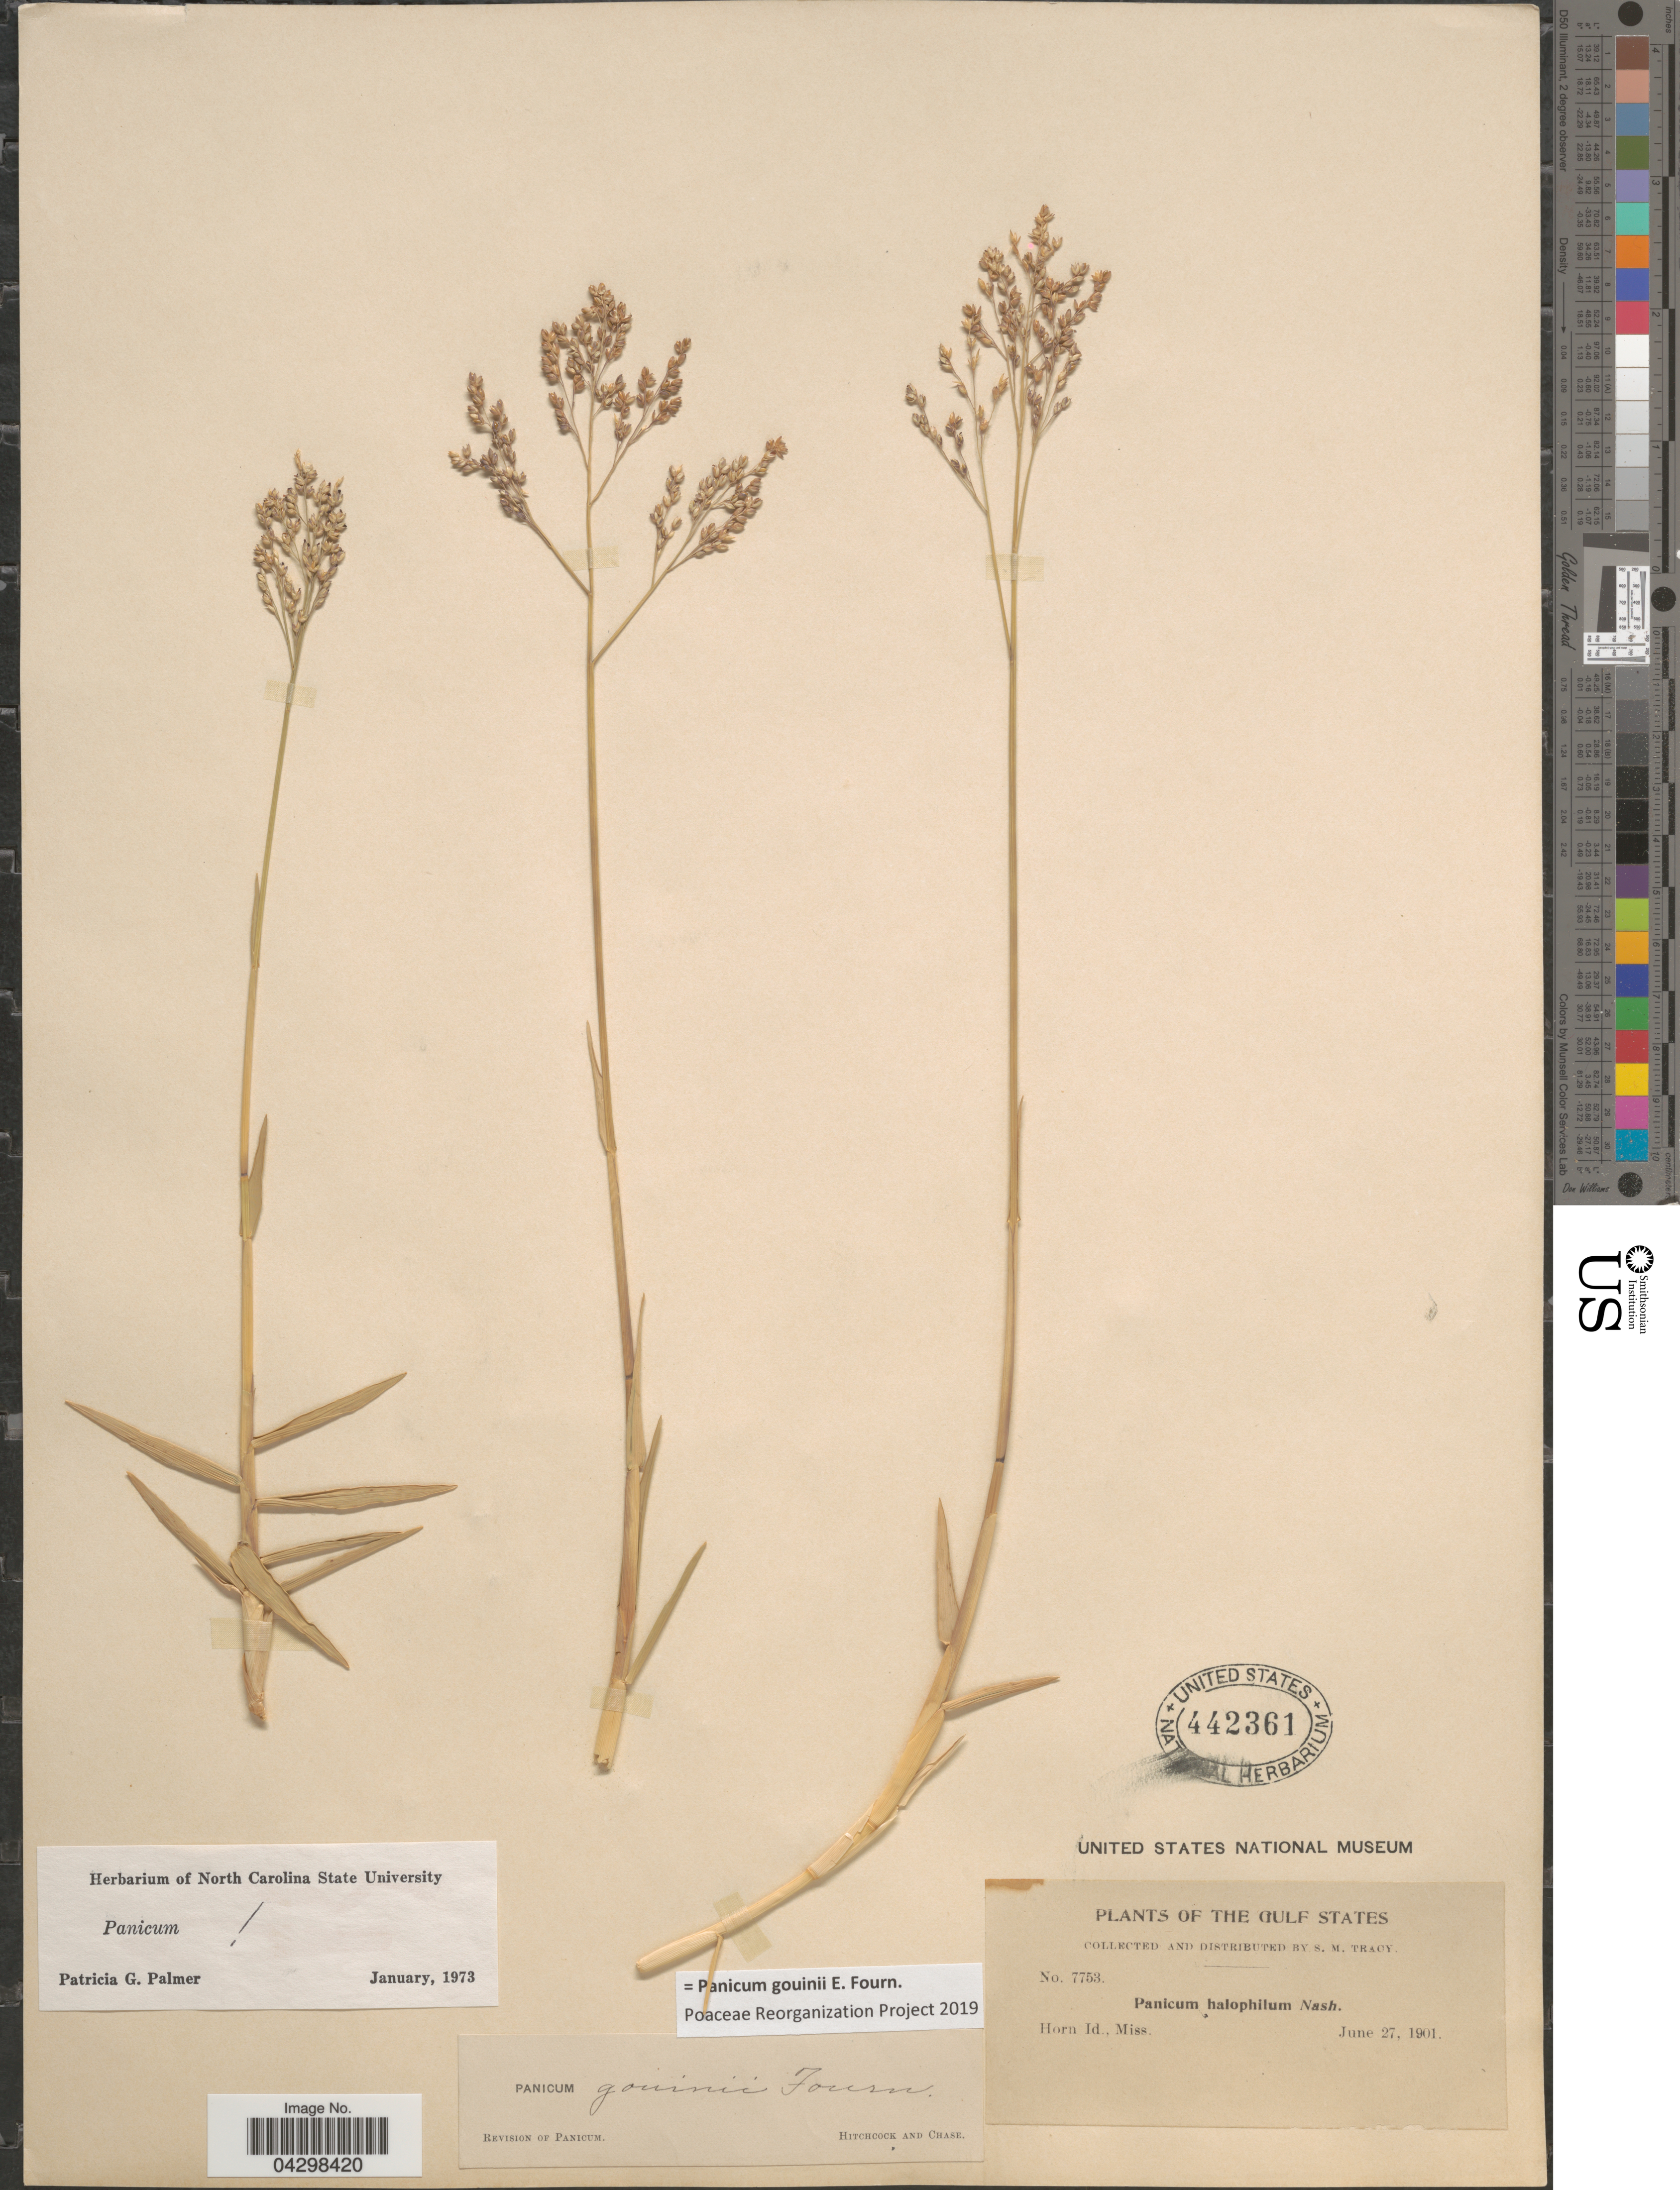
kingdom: Plantae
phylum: Tracheophyta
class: Liliopsida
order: Poales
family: Poaceae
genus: Panicum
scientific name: Panicum gouinii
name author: E. Fourn.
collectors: S. M. Tracy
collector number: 7753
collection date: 1901-06-27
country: United States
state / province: Mississippi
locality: The Gulf States. Horn Is.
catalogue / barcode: US 442361